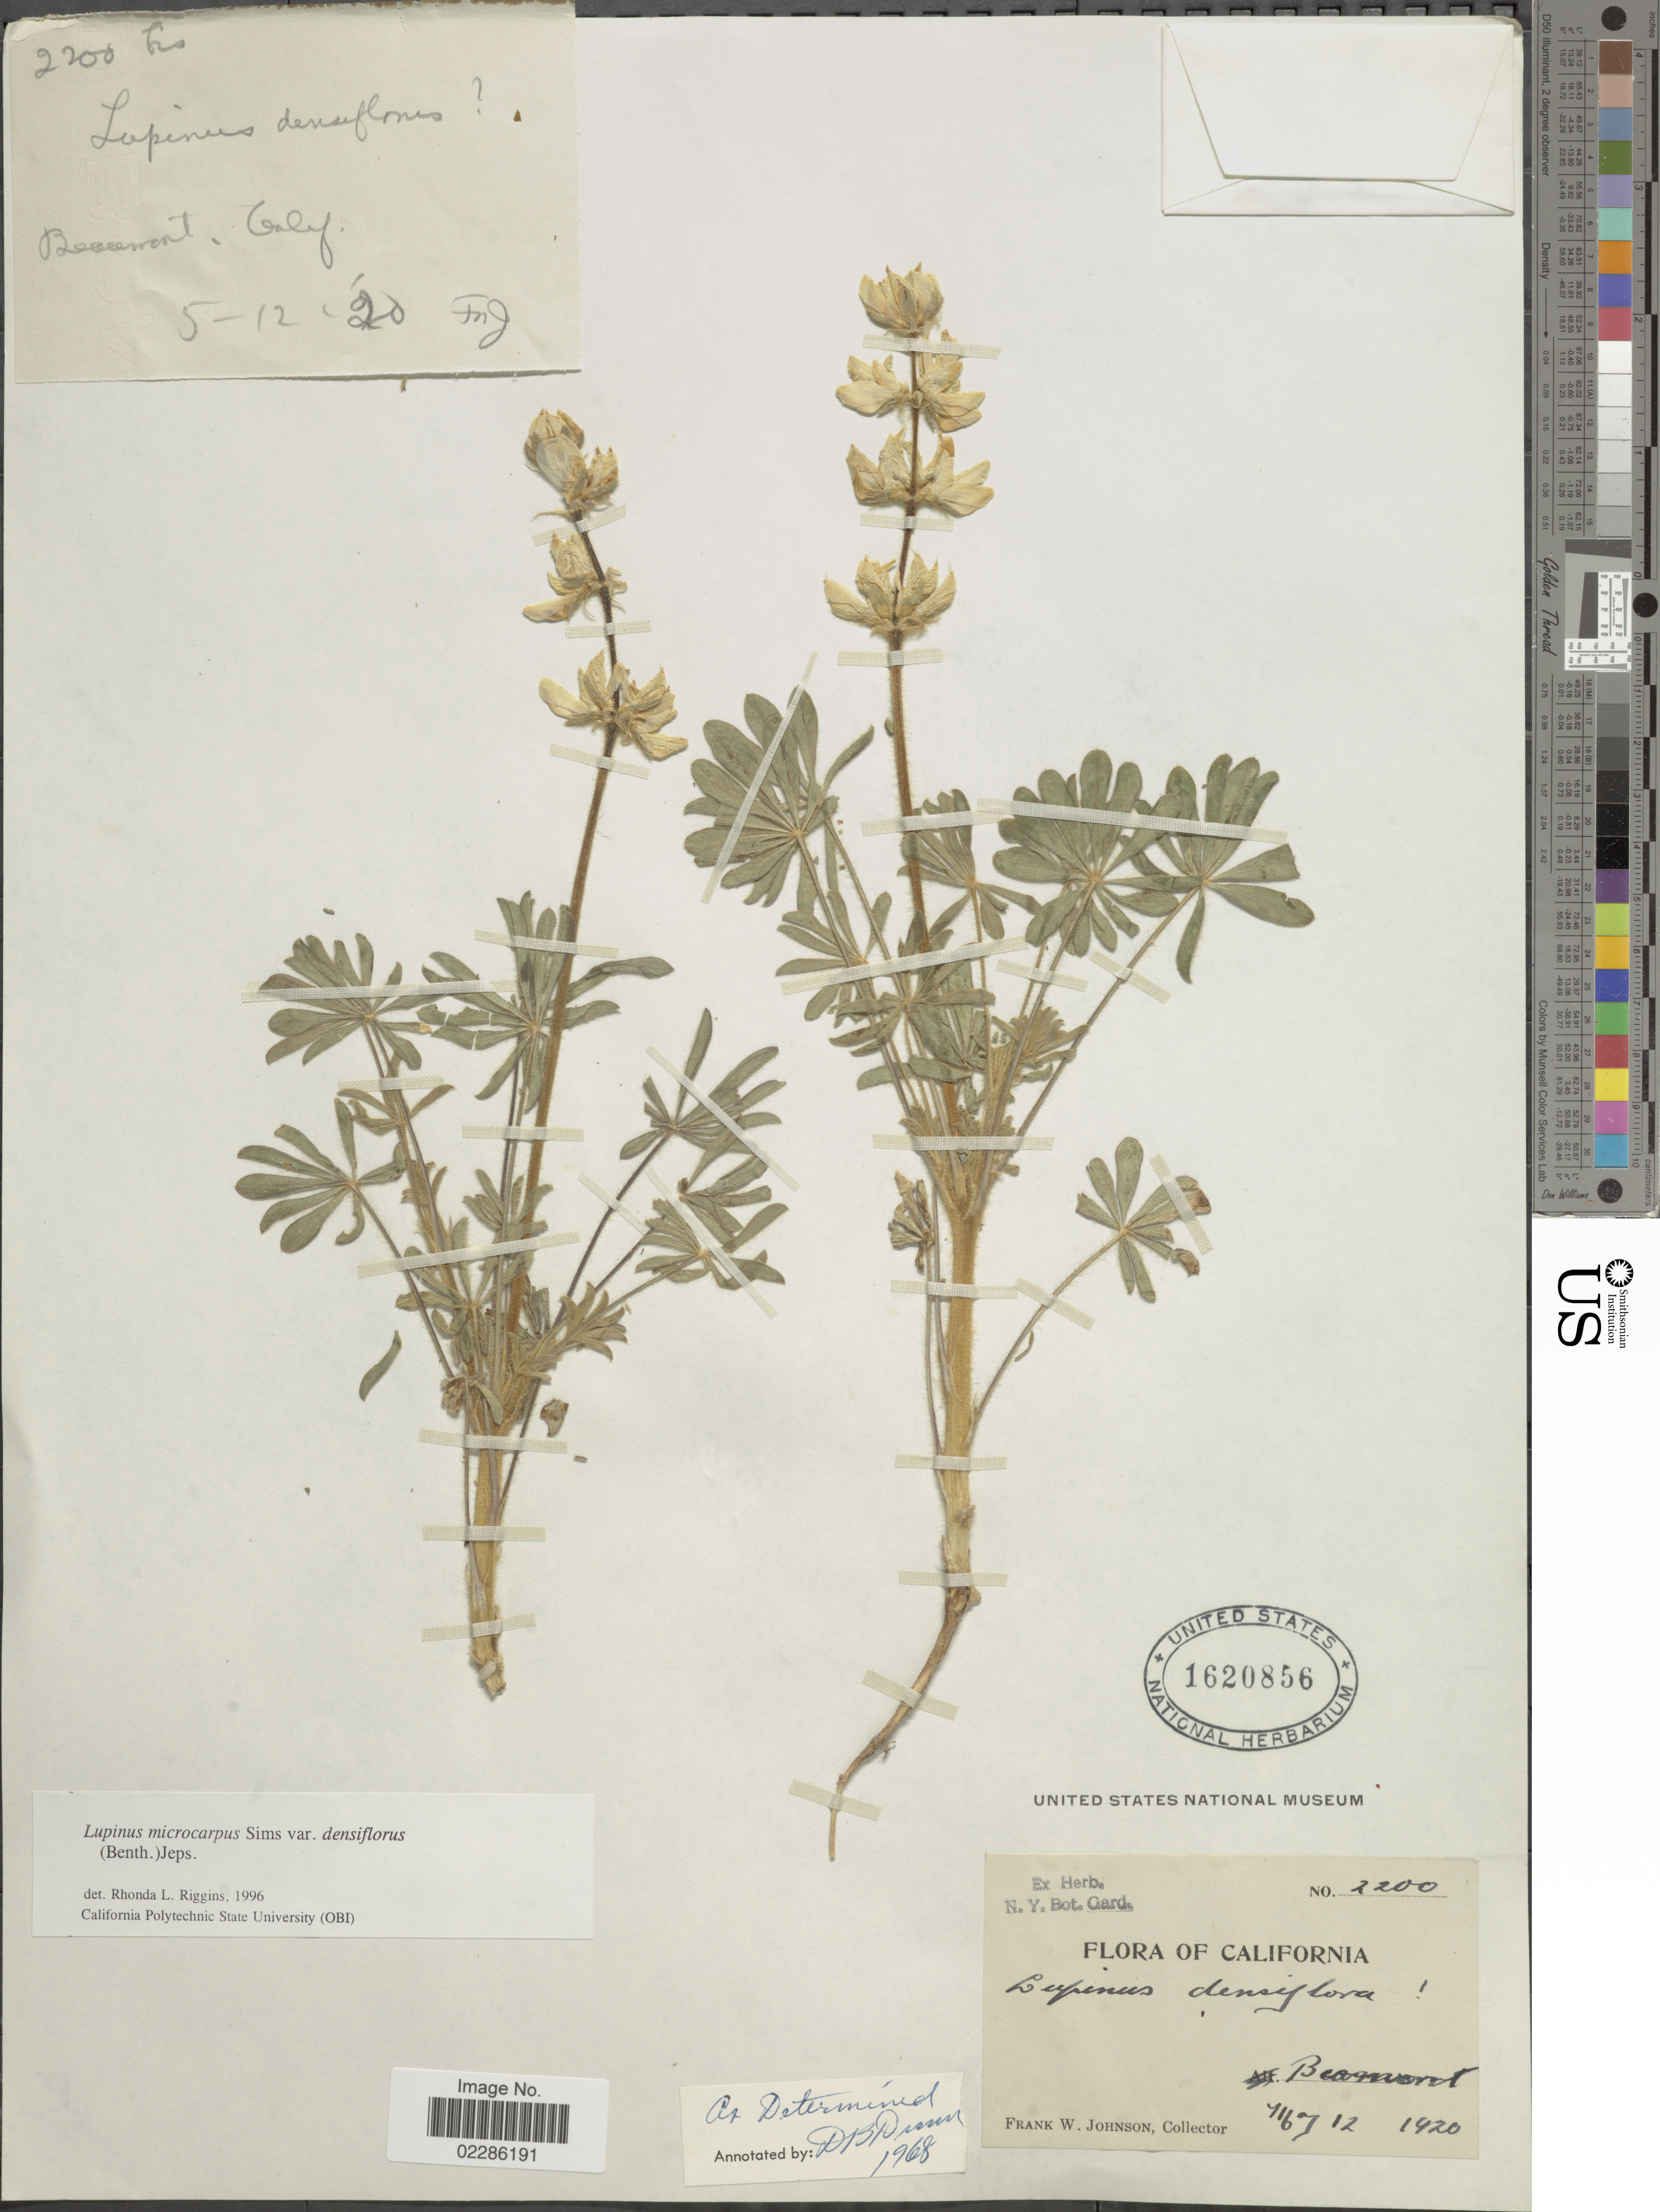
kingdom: Plantae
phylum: Tracheophyta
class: Magnoliopsida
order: Fabales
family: Fabaceae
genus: Lupinus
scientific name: Lupinus microcarpus var. densiflorus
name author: (Benth.) Jeps.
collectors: F. W. Johnson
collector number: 2200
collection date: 1920-06-12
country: United States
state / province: California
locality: Bearmont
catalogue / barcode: US 1620856